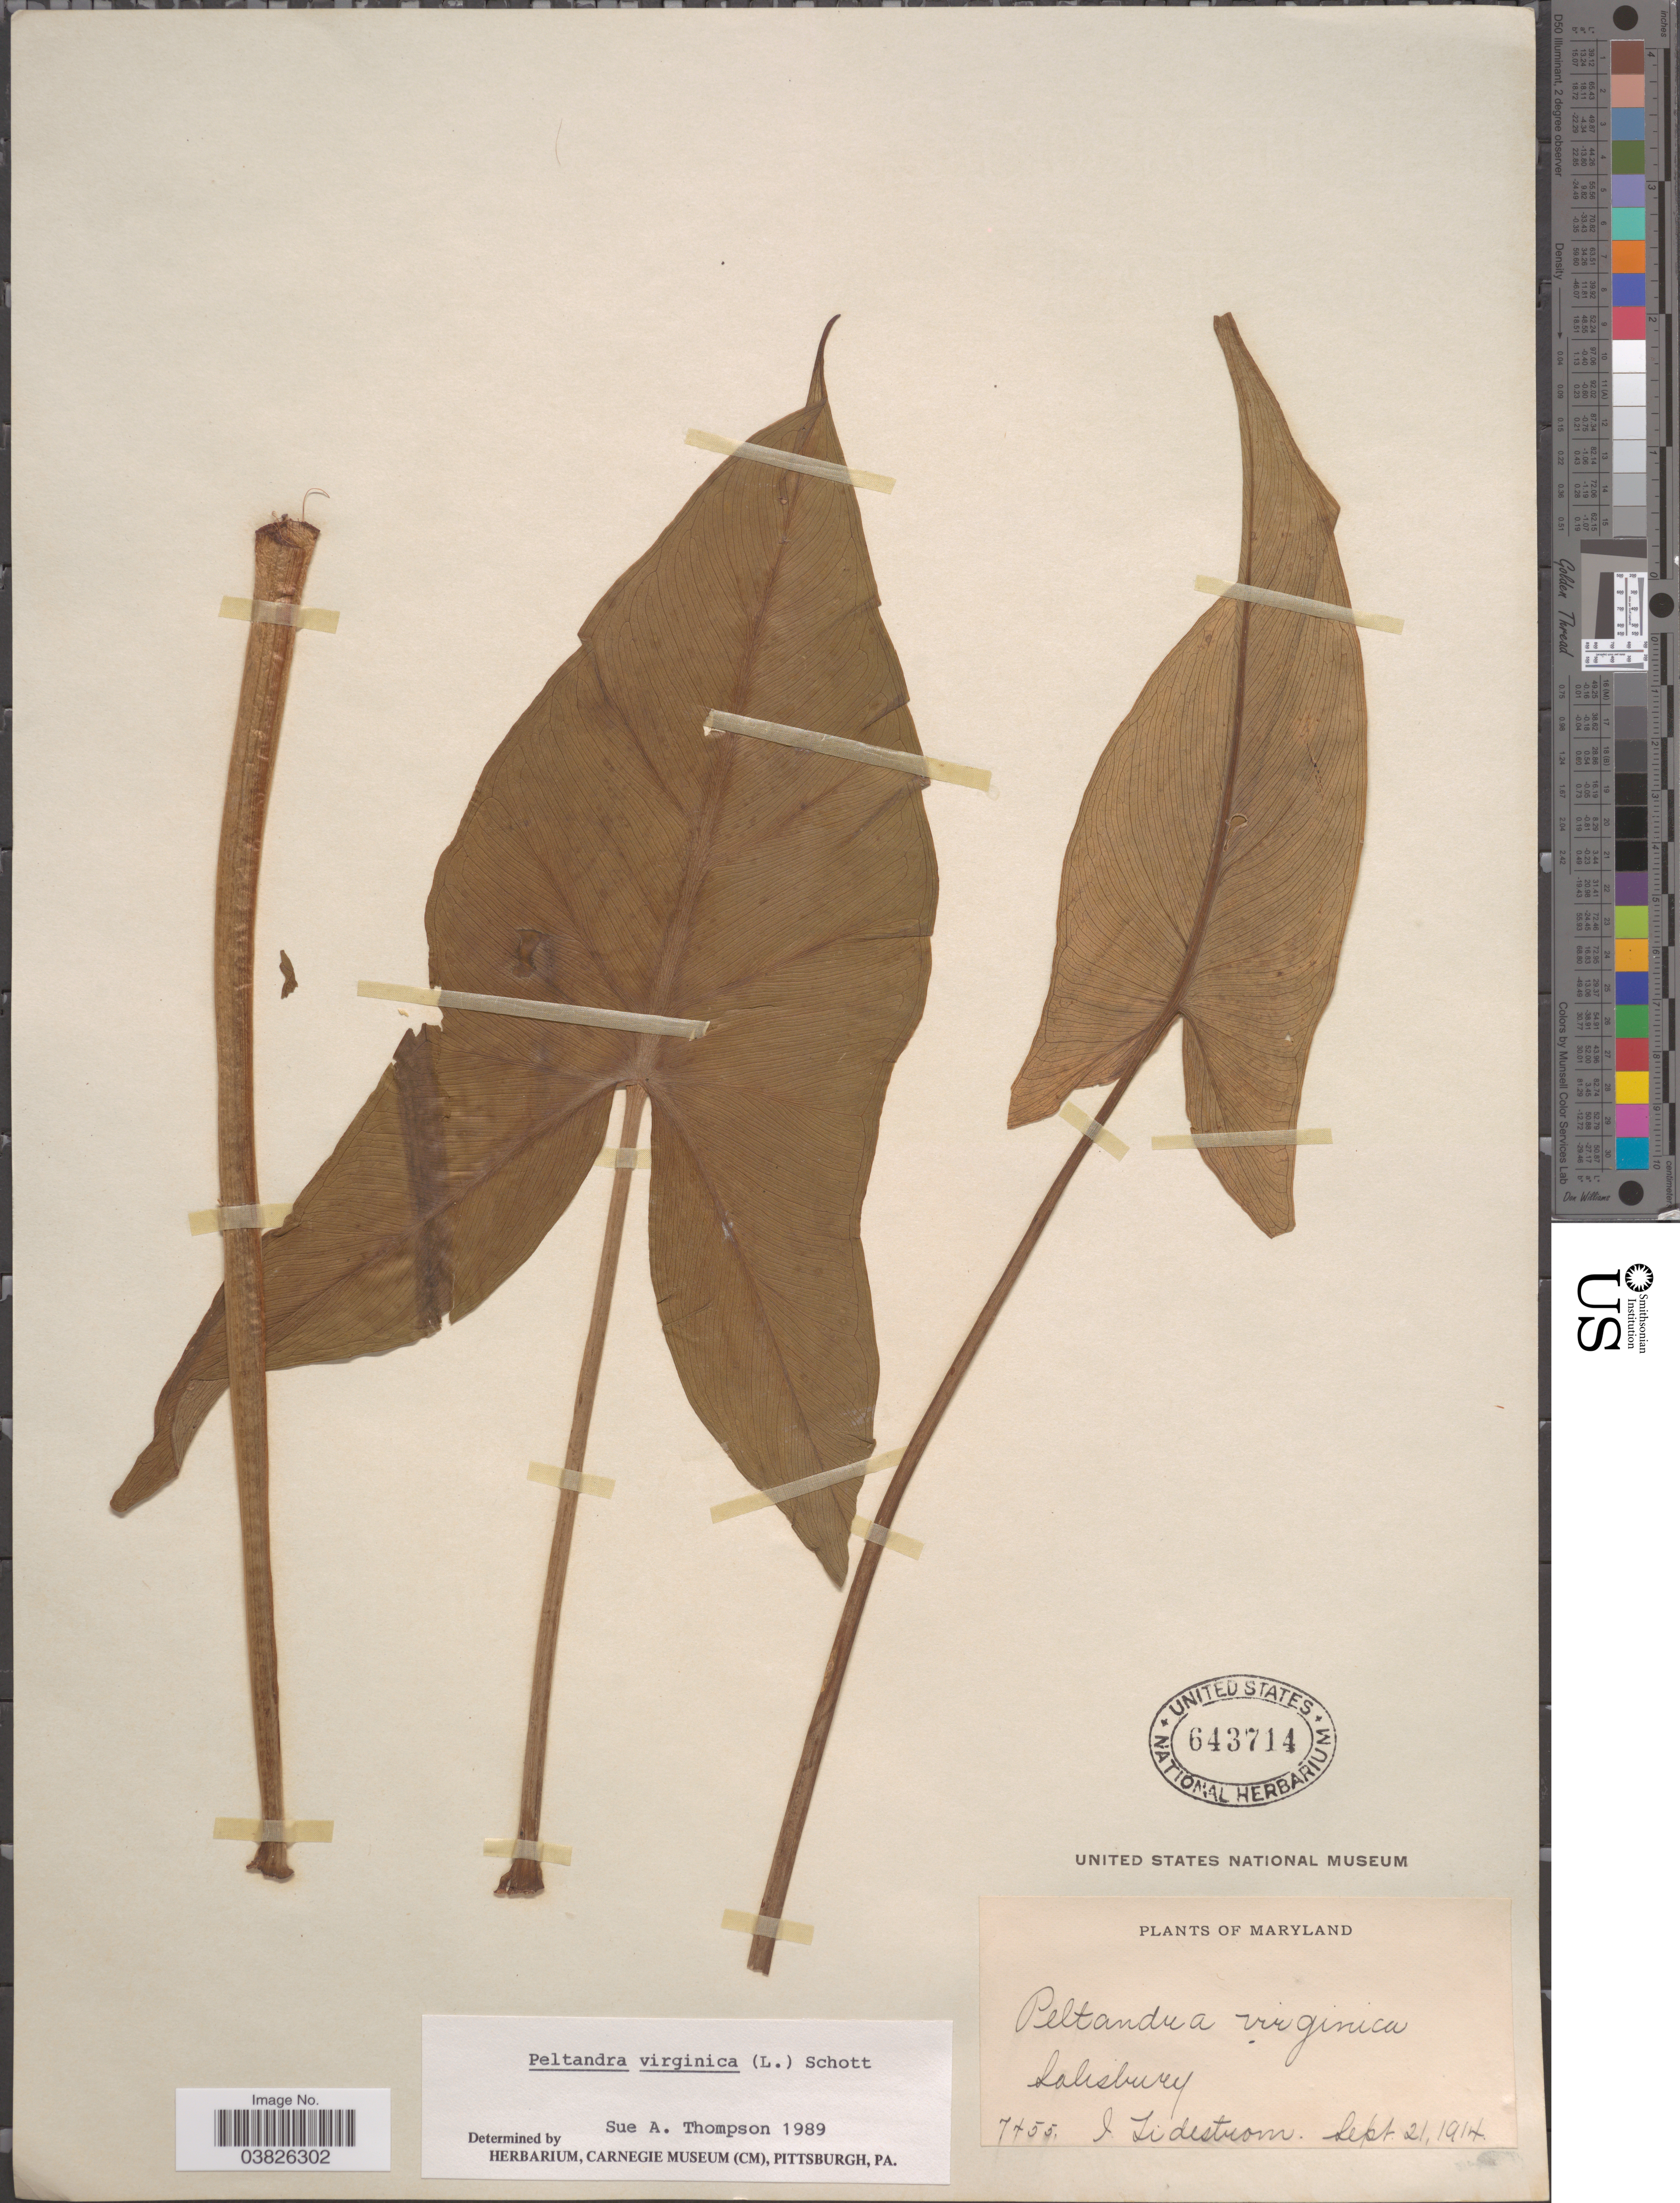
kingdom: Plantae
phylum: Tracheophyta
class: Liliopsida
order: Alismatales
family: Araceae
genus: Peltandra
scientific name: Peltandra virginica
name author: (L.) Schott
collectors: I. F. Tidestrom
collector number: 7755*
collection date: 1914-09-21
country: United States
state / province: Maryland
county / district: Wicomico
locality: Salisbury.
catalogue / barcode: US 643714